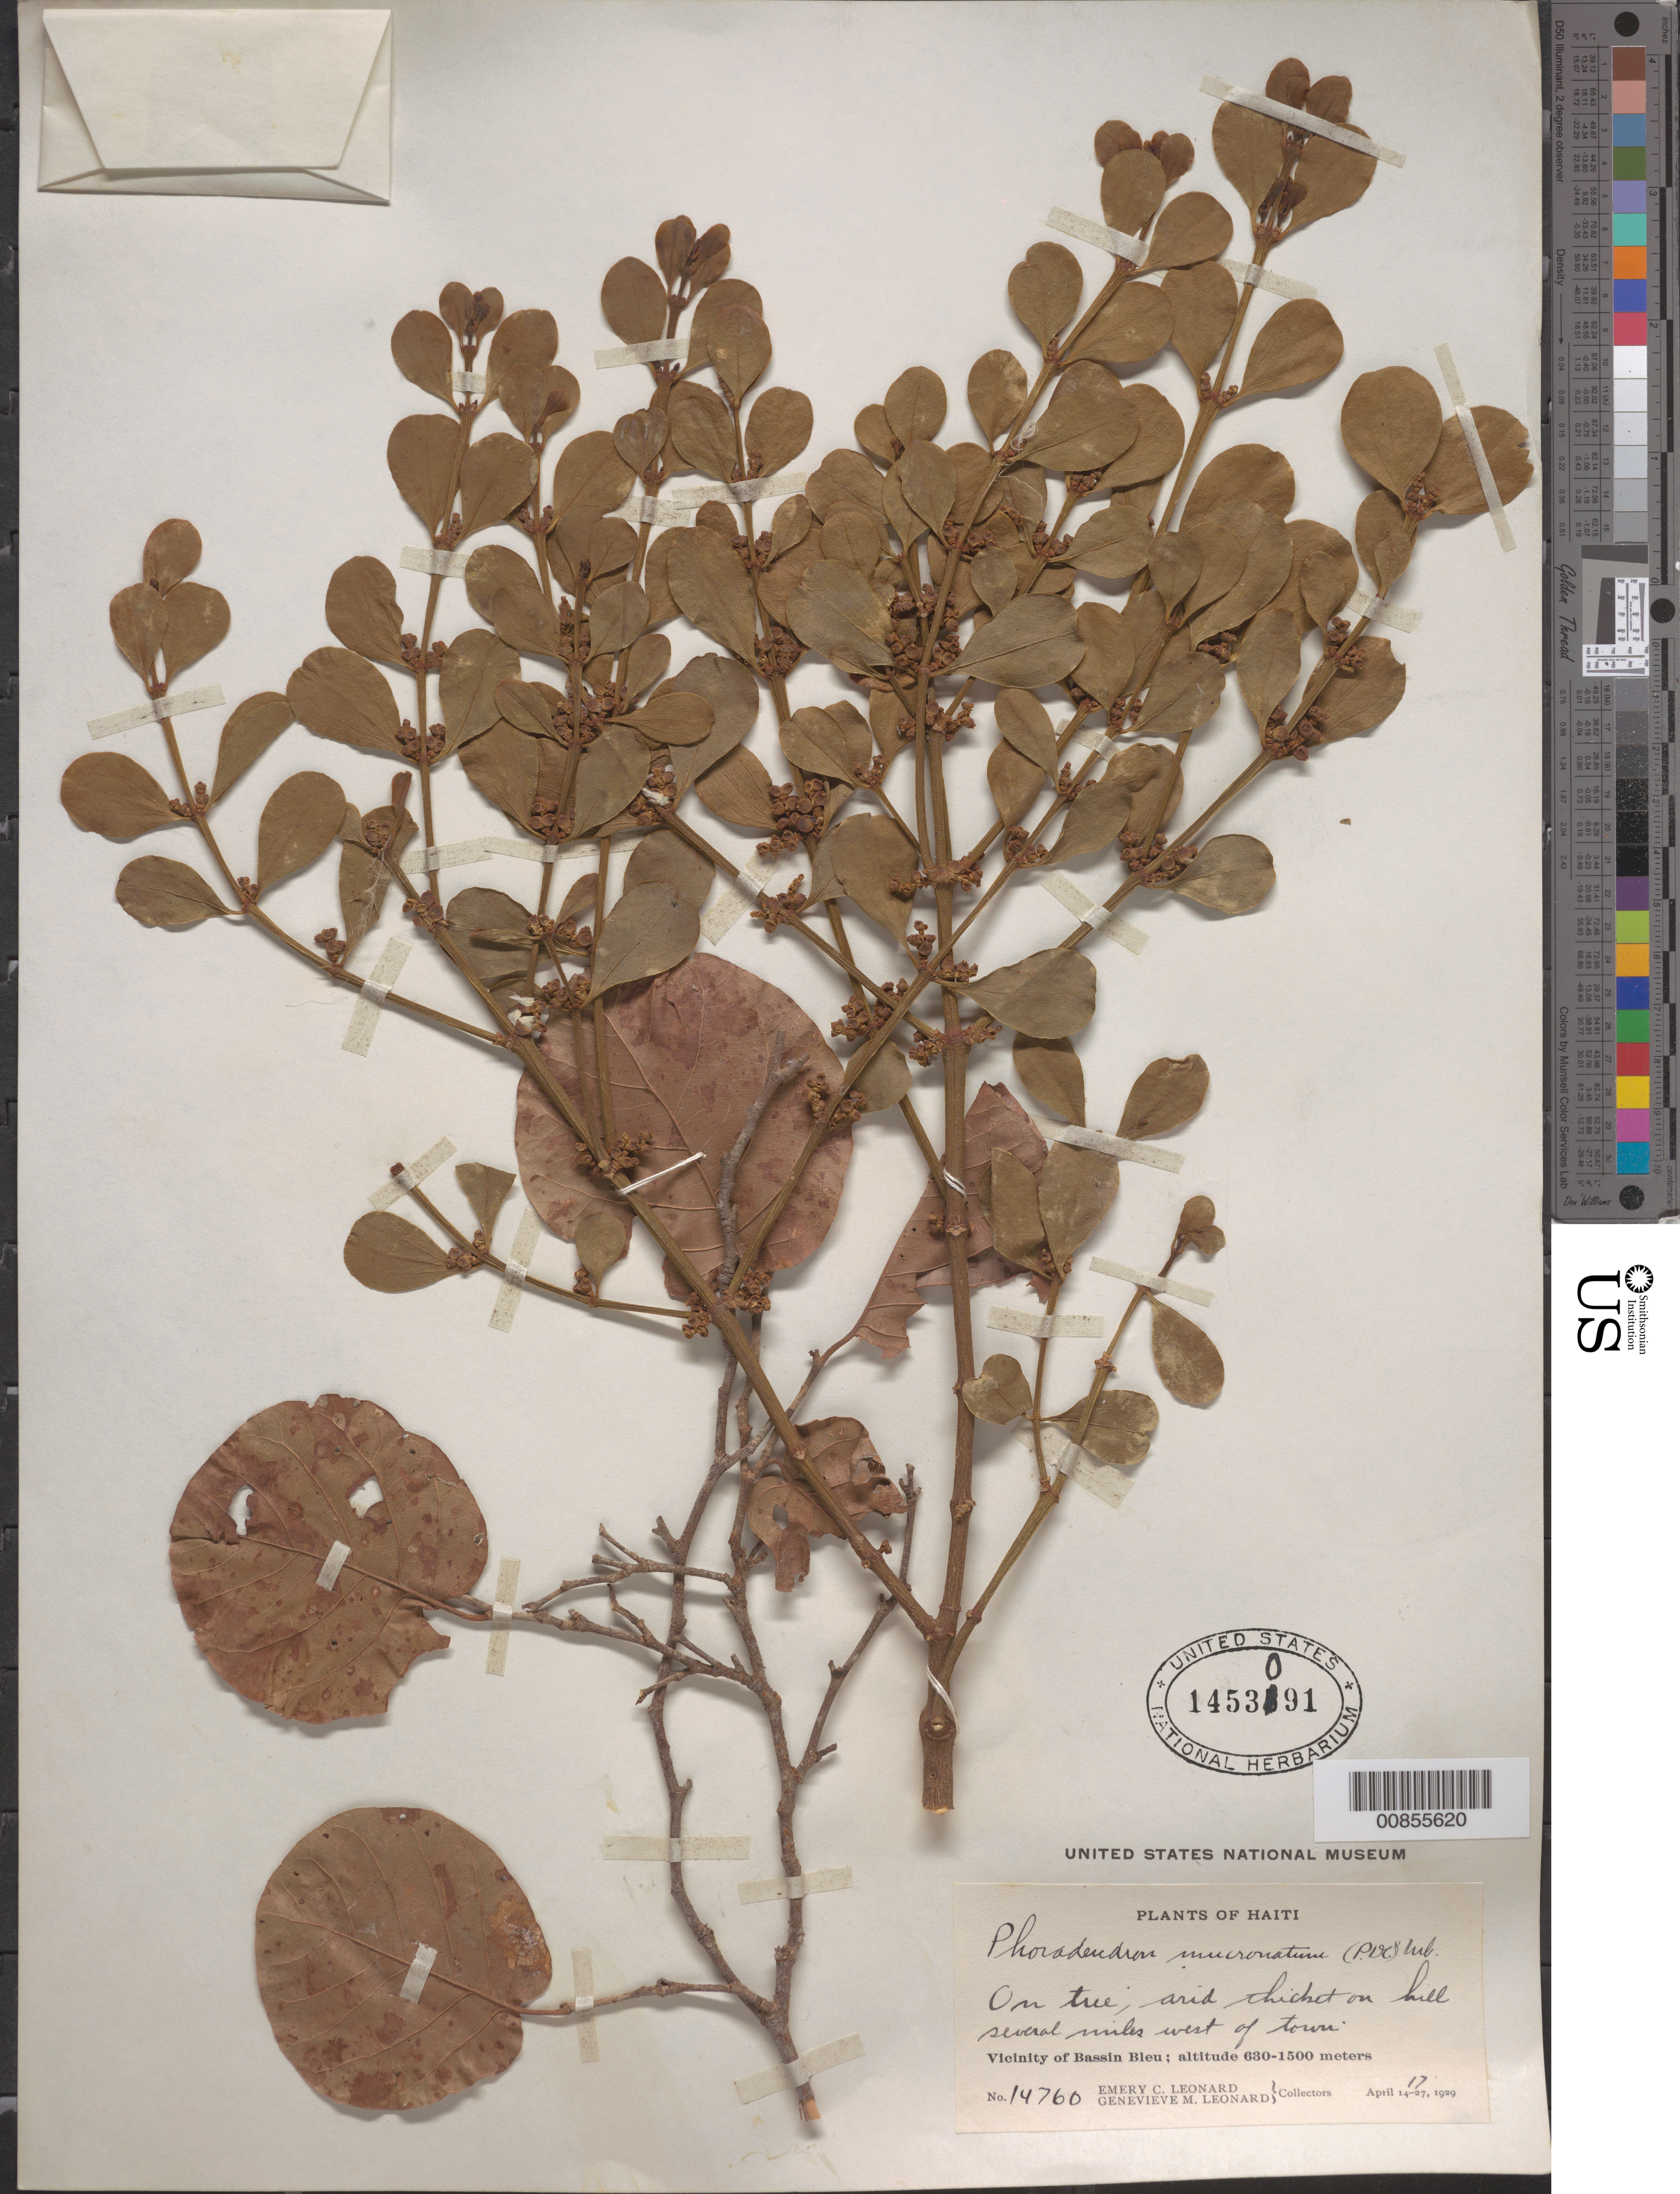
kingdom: Plantae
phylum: Tracheophyta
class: Magnoliopsida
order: Santalales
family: Viscaceae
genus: Phoradendron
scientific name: Phoradendron mucronatum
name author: (DC.) Krug & Urb.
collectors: E. C. Leonard & G. M. Leonard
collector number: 14760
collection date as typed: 17 Apr 1929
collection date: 1929-04-17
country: Haiti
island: Hispaniola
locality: Vicinity of Bassin Bleu. Hill several miles west of town.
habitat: On tree; arid thicket.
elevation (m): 630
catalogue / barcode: US 1453091